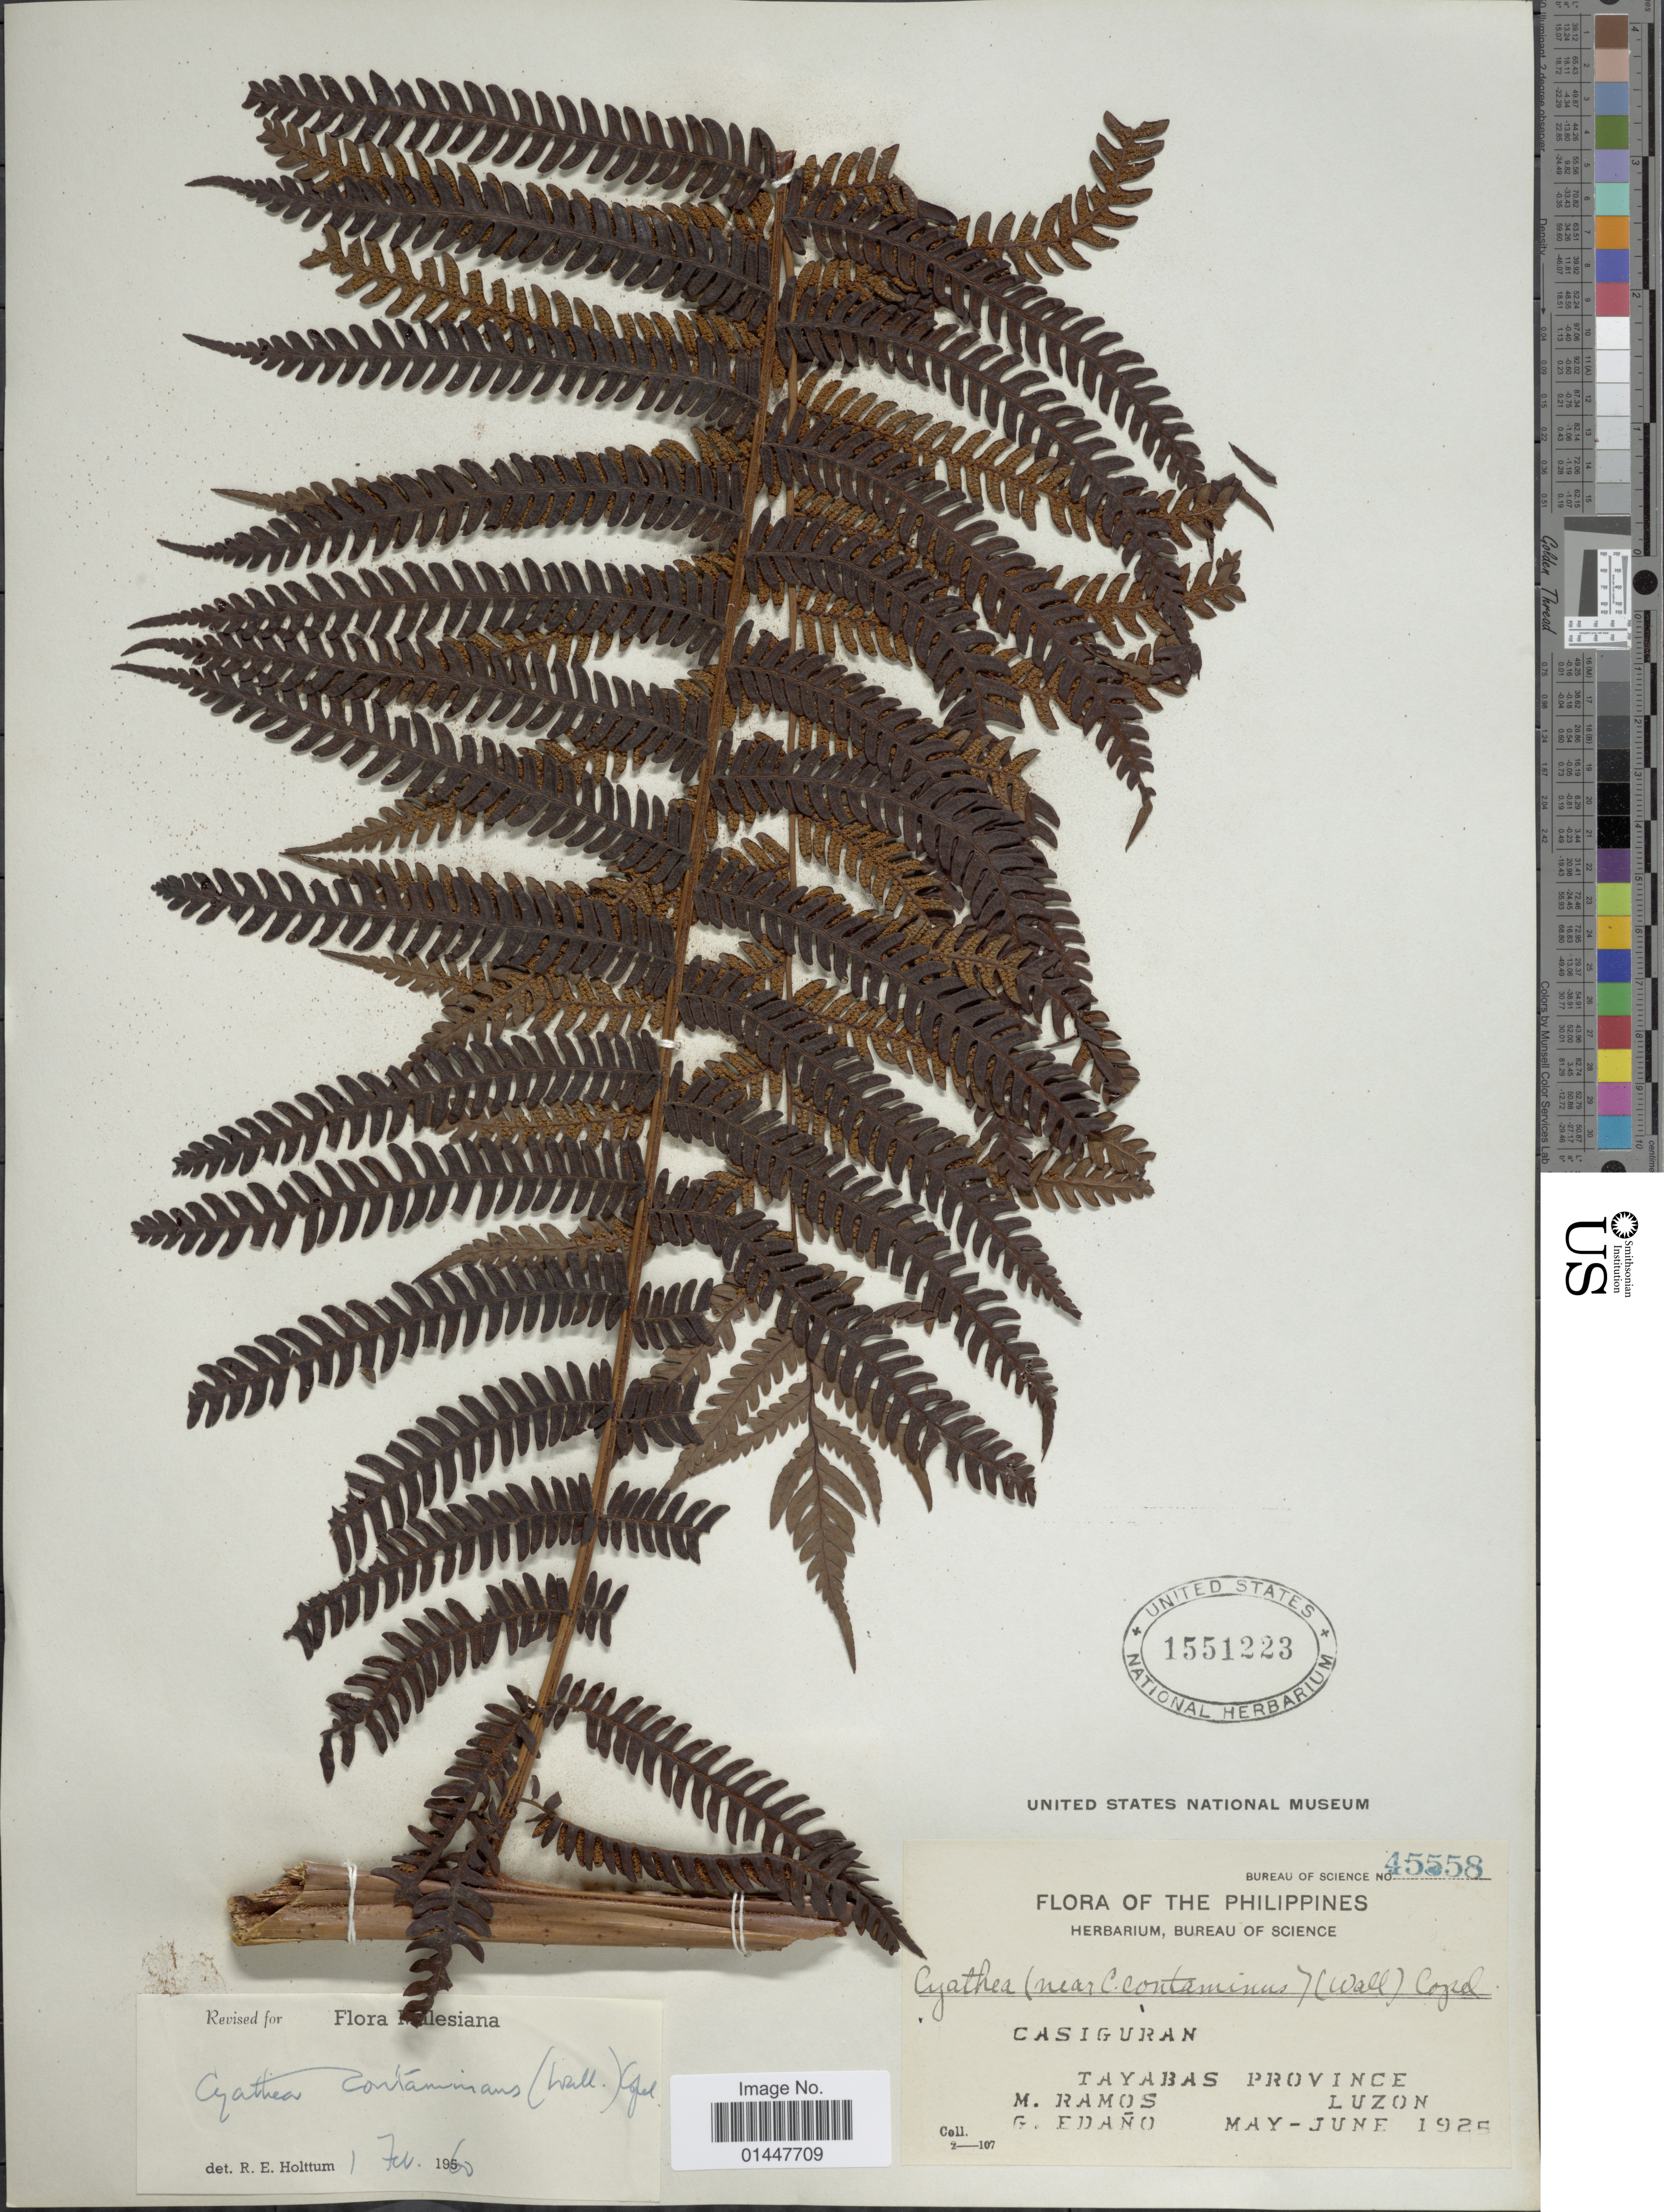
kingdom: Plantae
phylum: Tracheophyta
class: Polypodiopsida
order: Cyatheales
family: Cyatheaceae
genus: Sphaeropteris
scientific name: Sphaeropteris glauca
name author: (Blume) R.M. Tryon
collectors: M. Ramos & G. Edaño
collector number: Bureau of Science 45558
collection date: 1925-05/1925-06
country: Philippines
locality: Casiguran, Tayabas Province, Luzon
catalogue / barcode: US 1551223